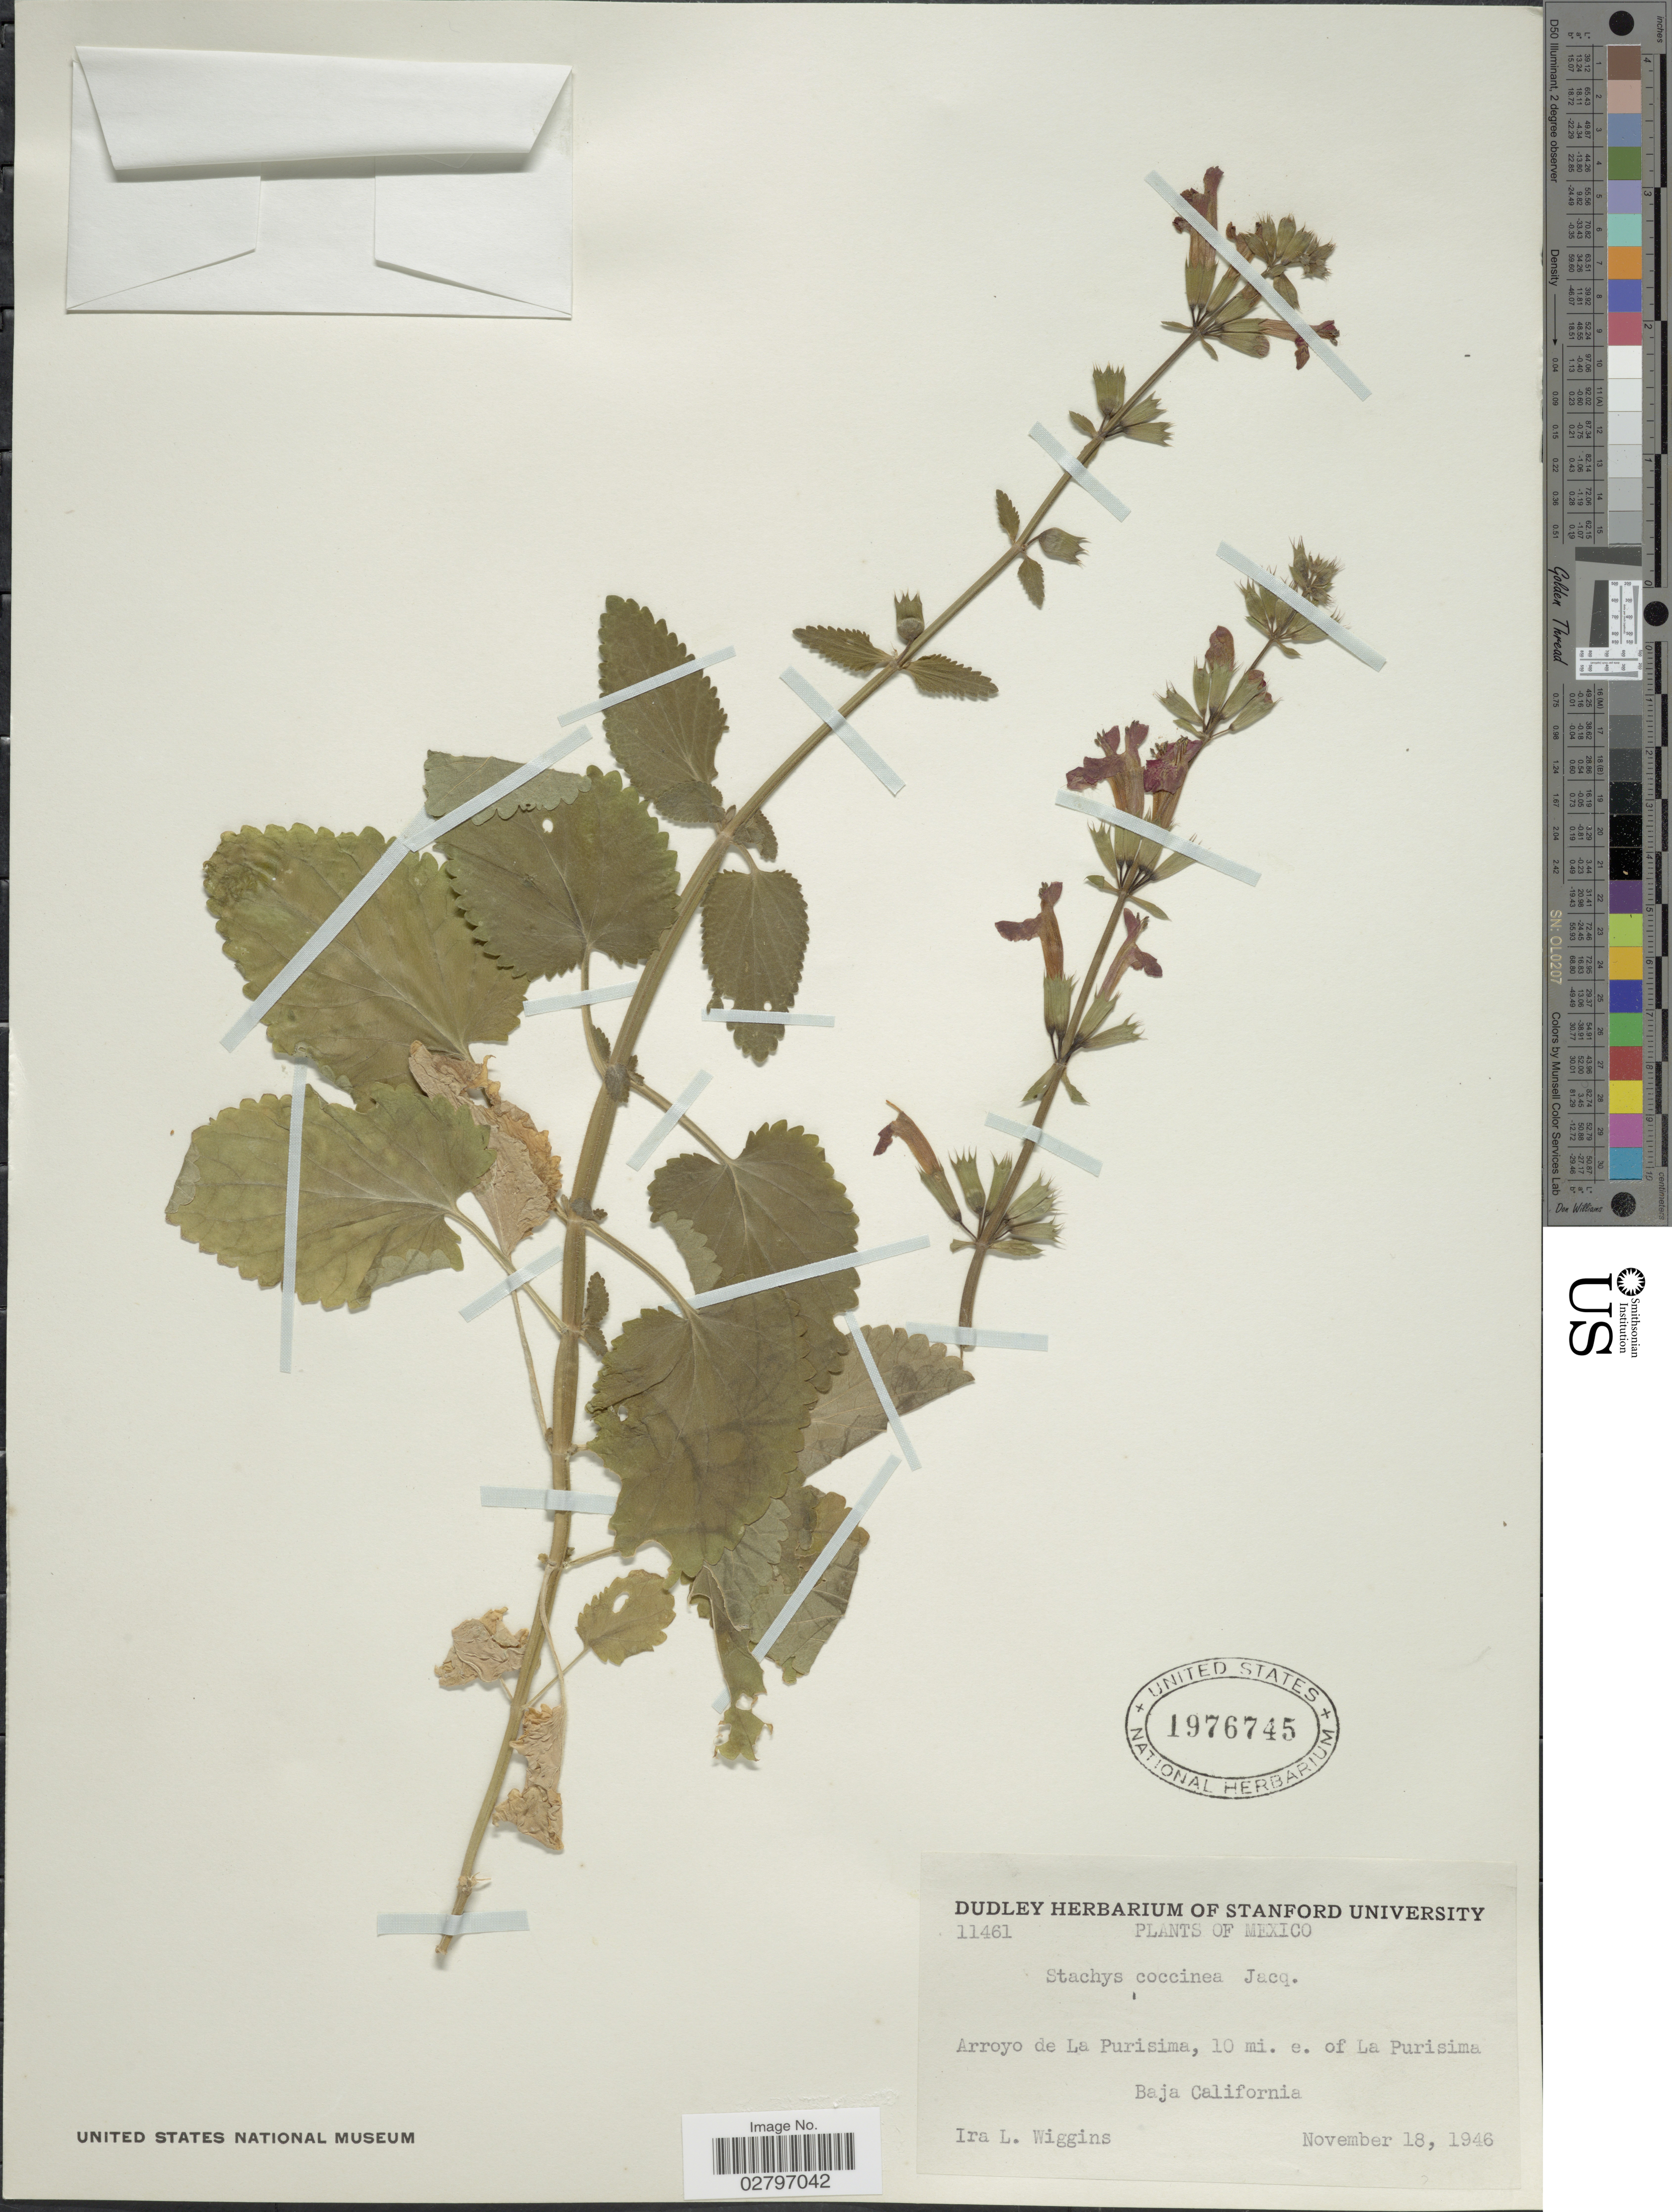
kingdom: Plantae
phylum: Tracheophyta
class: Magnoliopsida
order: Lamiales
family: Lamiaceae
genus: Stachys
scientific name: Stachys coccinea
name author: Ortega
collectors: I. L. Wiggins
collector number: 11461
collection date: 1946-11-18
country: Mexico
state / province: Baja California Sur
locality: Arroyo de la Purisima, 10 mi. e. of La Purisima.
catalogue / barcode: US 1976745